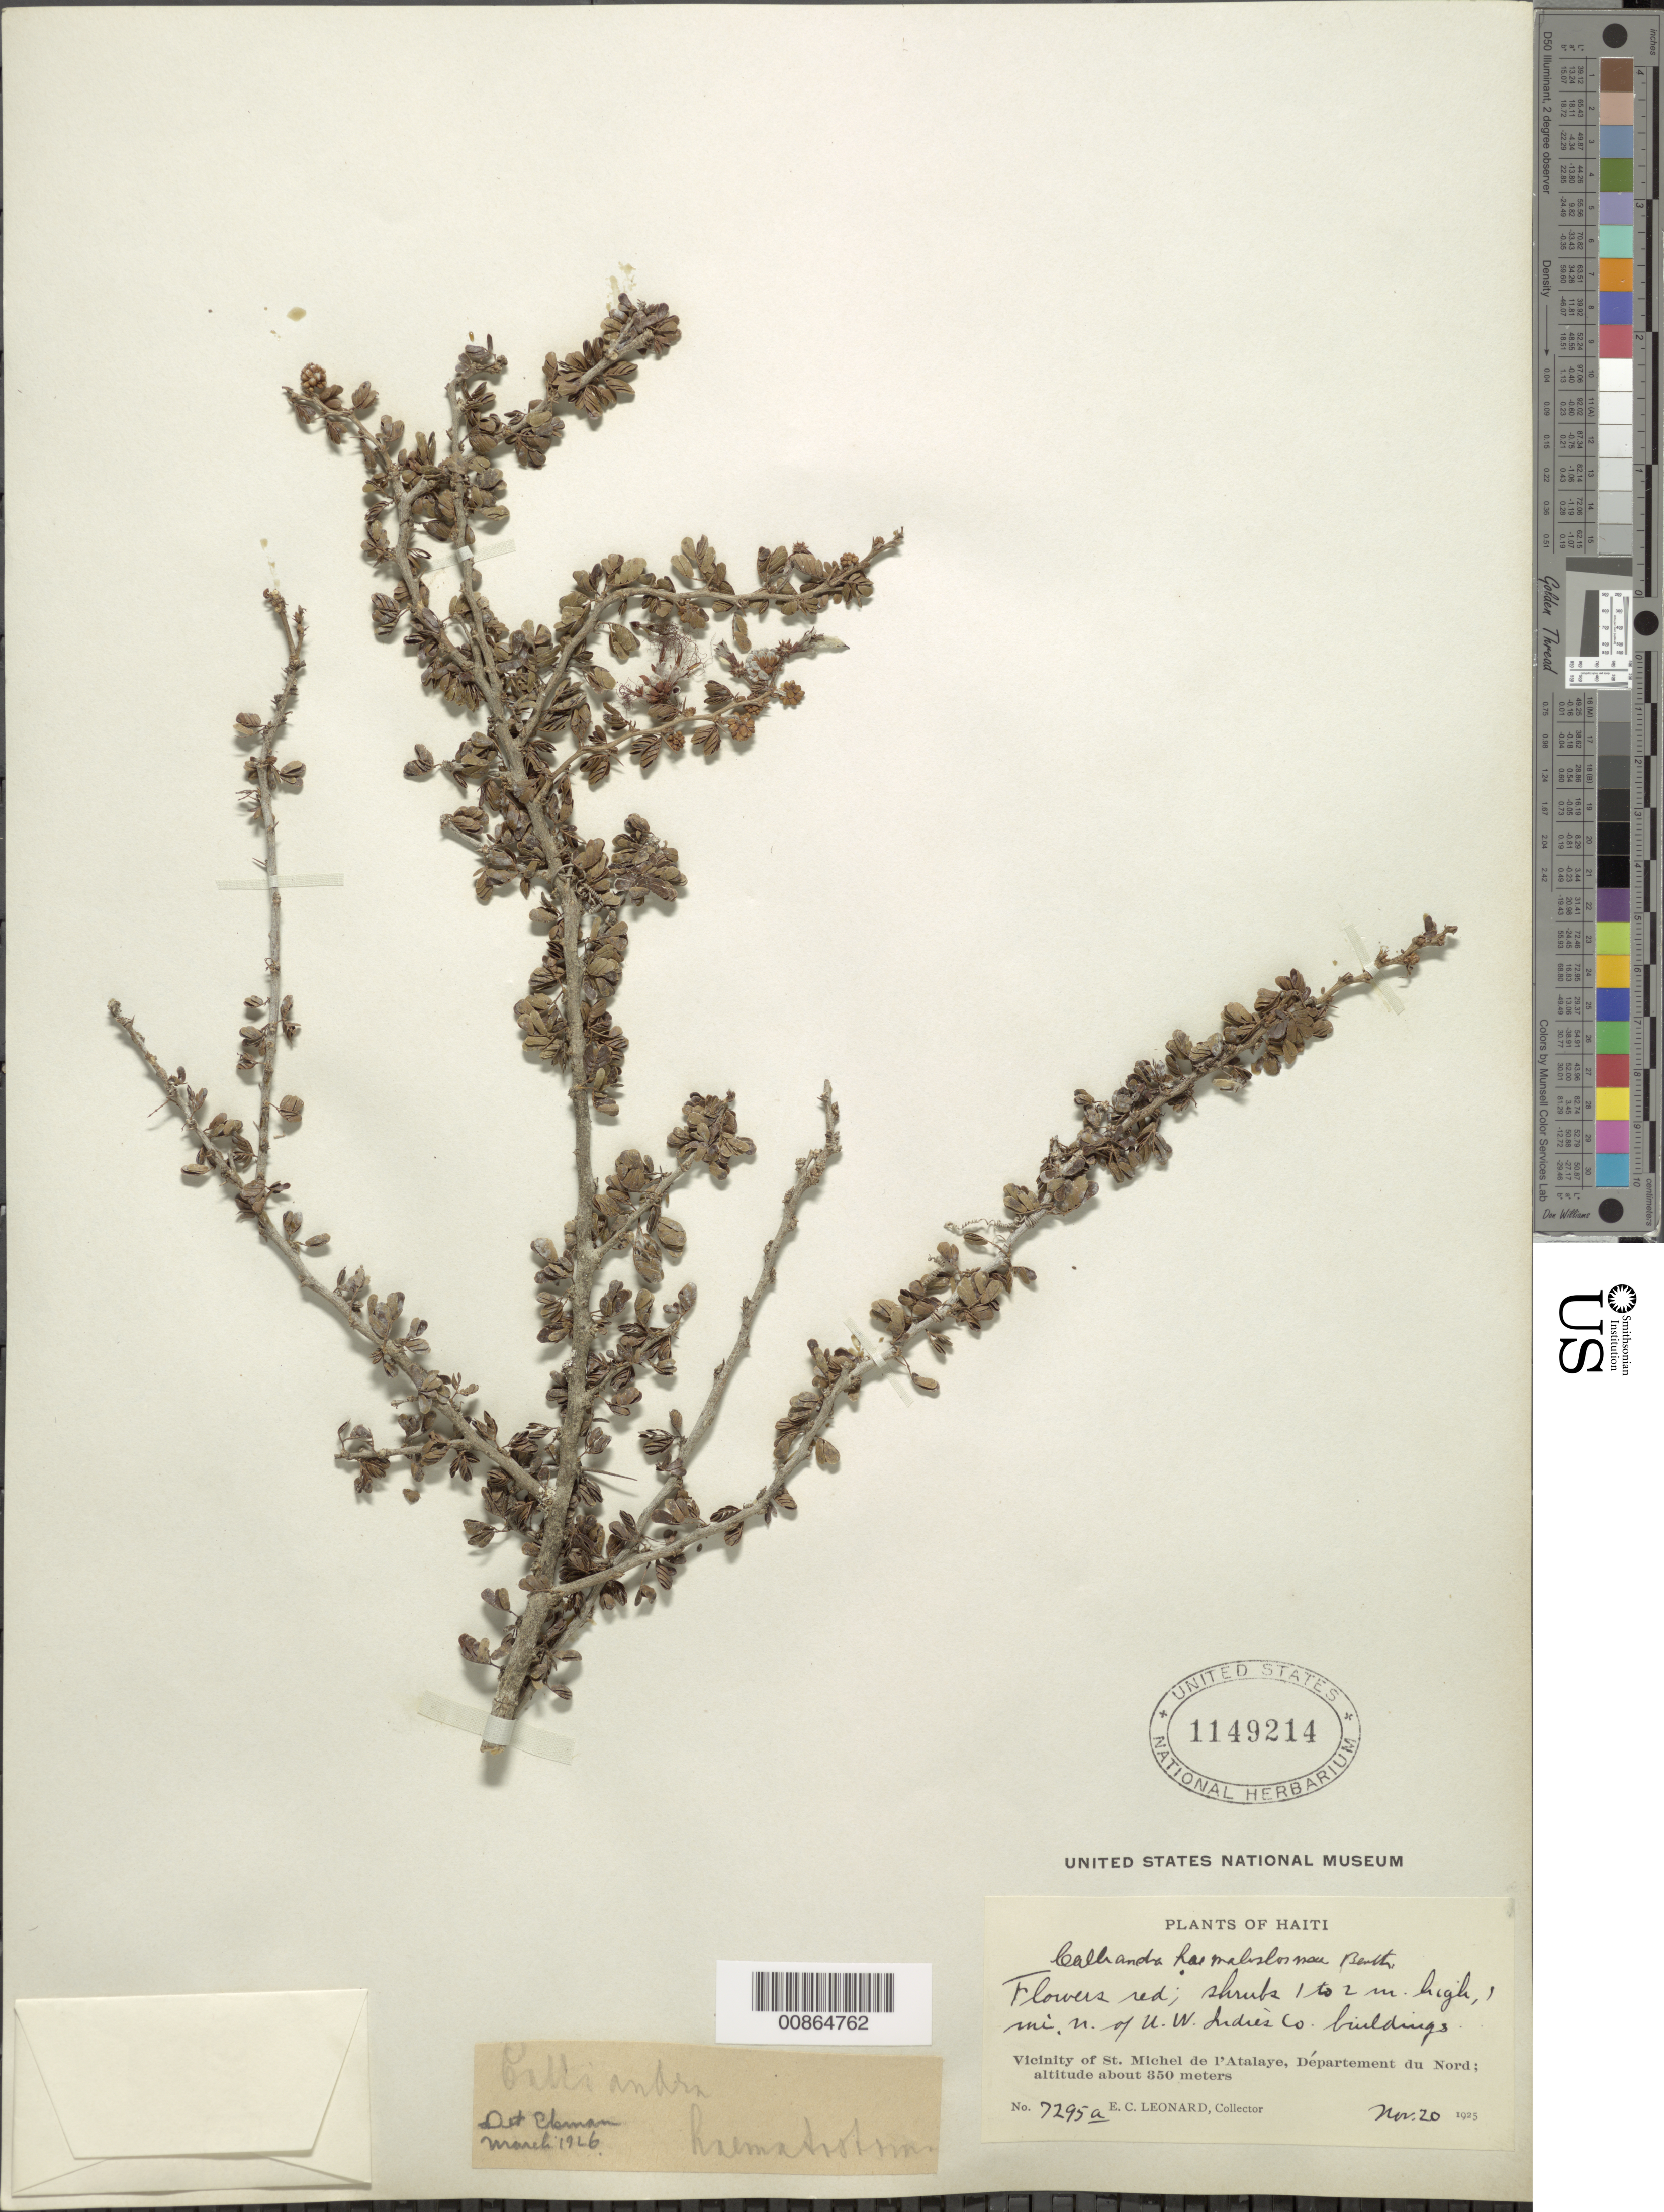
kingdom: Plantae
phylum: Tracheophyta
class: Magnoliopsida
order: Fabales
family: Fabaceae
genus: Calliandra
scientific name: Calliandra haematostoma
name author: (DC.) Urb.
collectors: E. C. Leonard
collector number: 7295a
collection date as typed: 20 Nov 1925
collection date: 1925-11-20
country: Haiti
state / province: Nord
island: Hispaniola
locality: Vicinity of St. Michel de l'Atalaye. 1 mi. N of U.W. Indies Co. buildings.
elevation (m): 350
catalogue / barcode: US 1149214